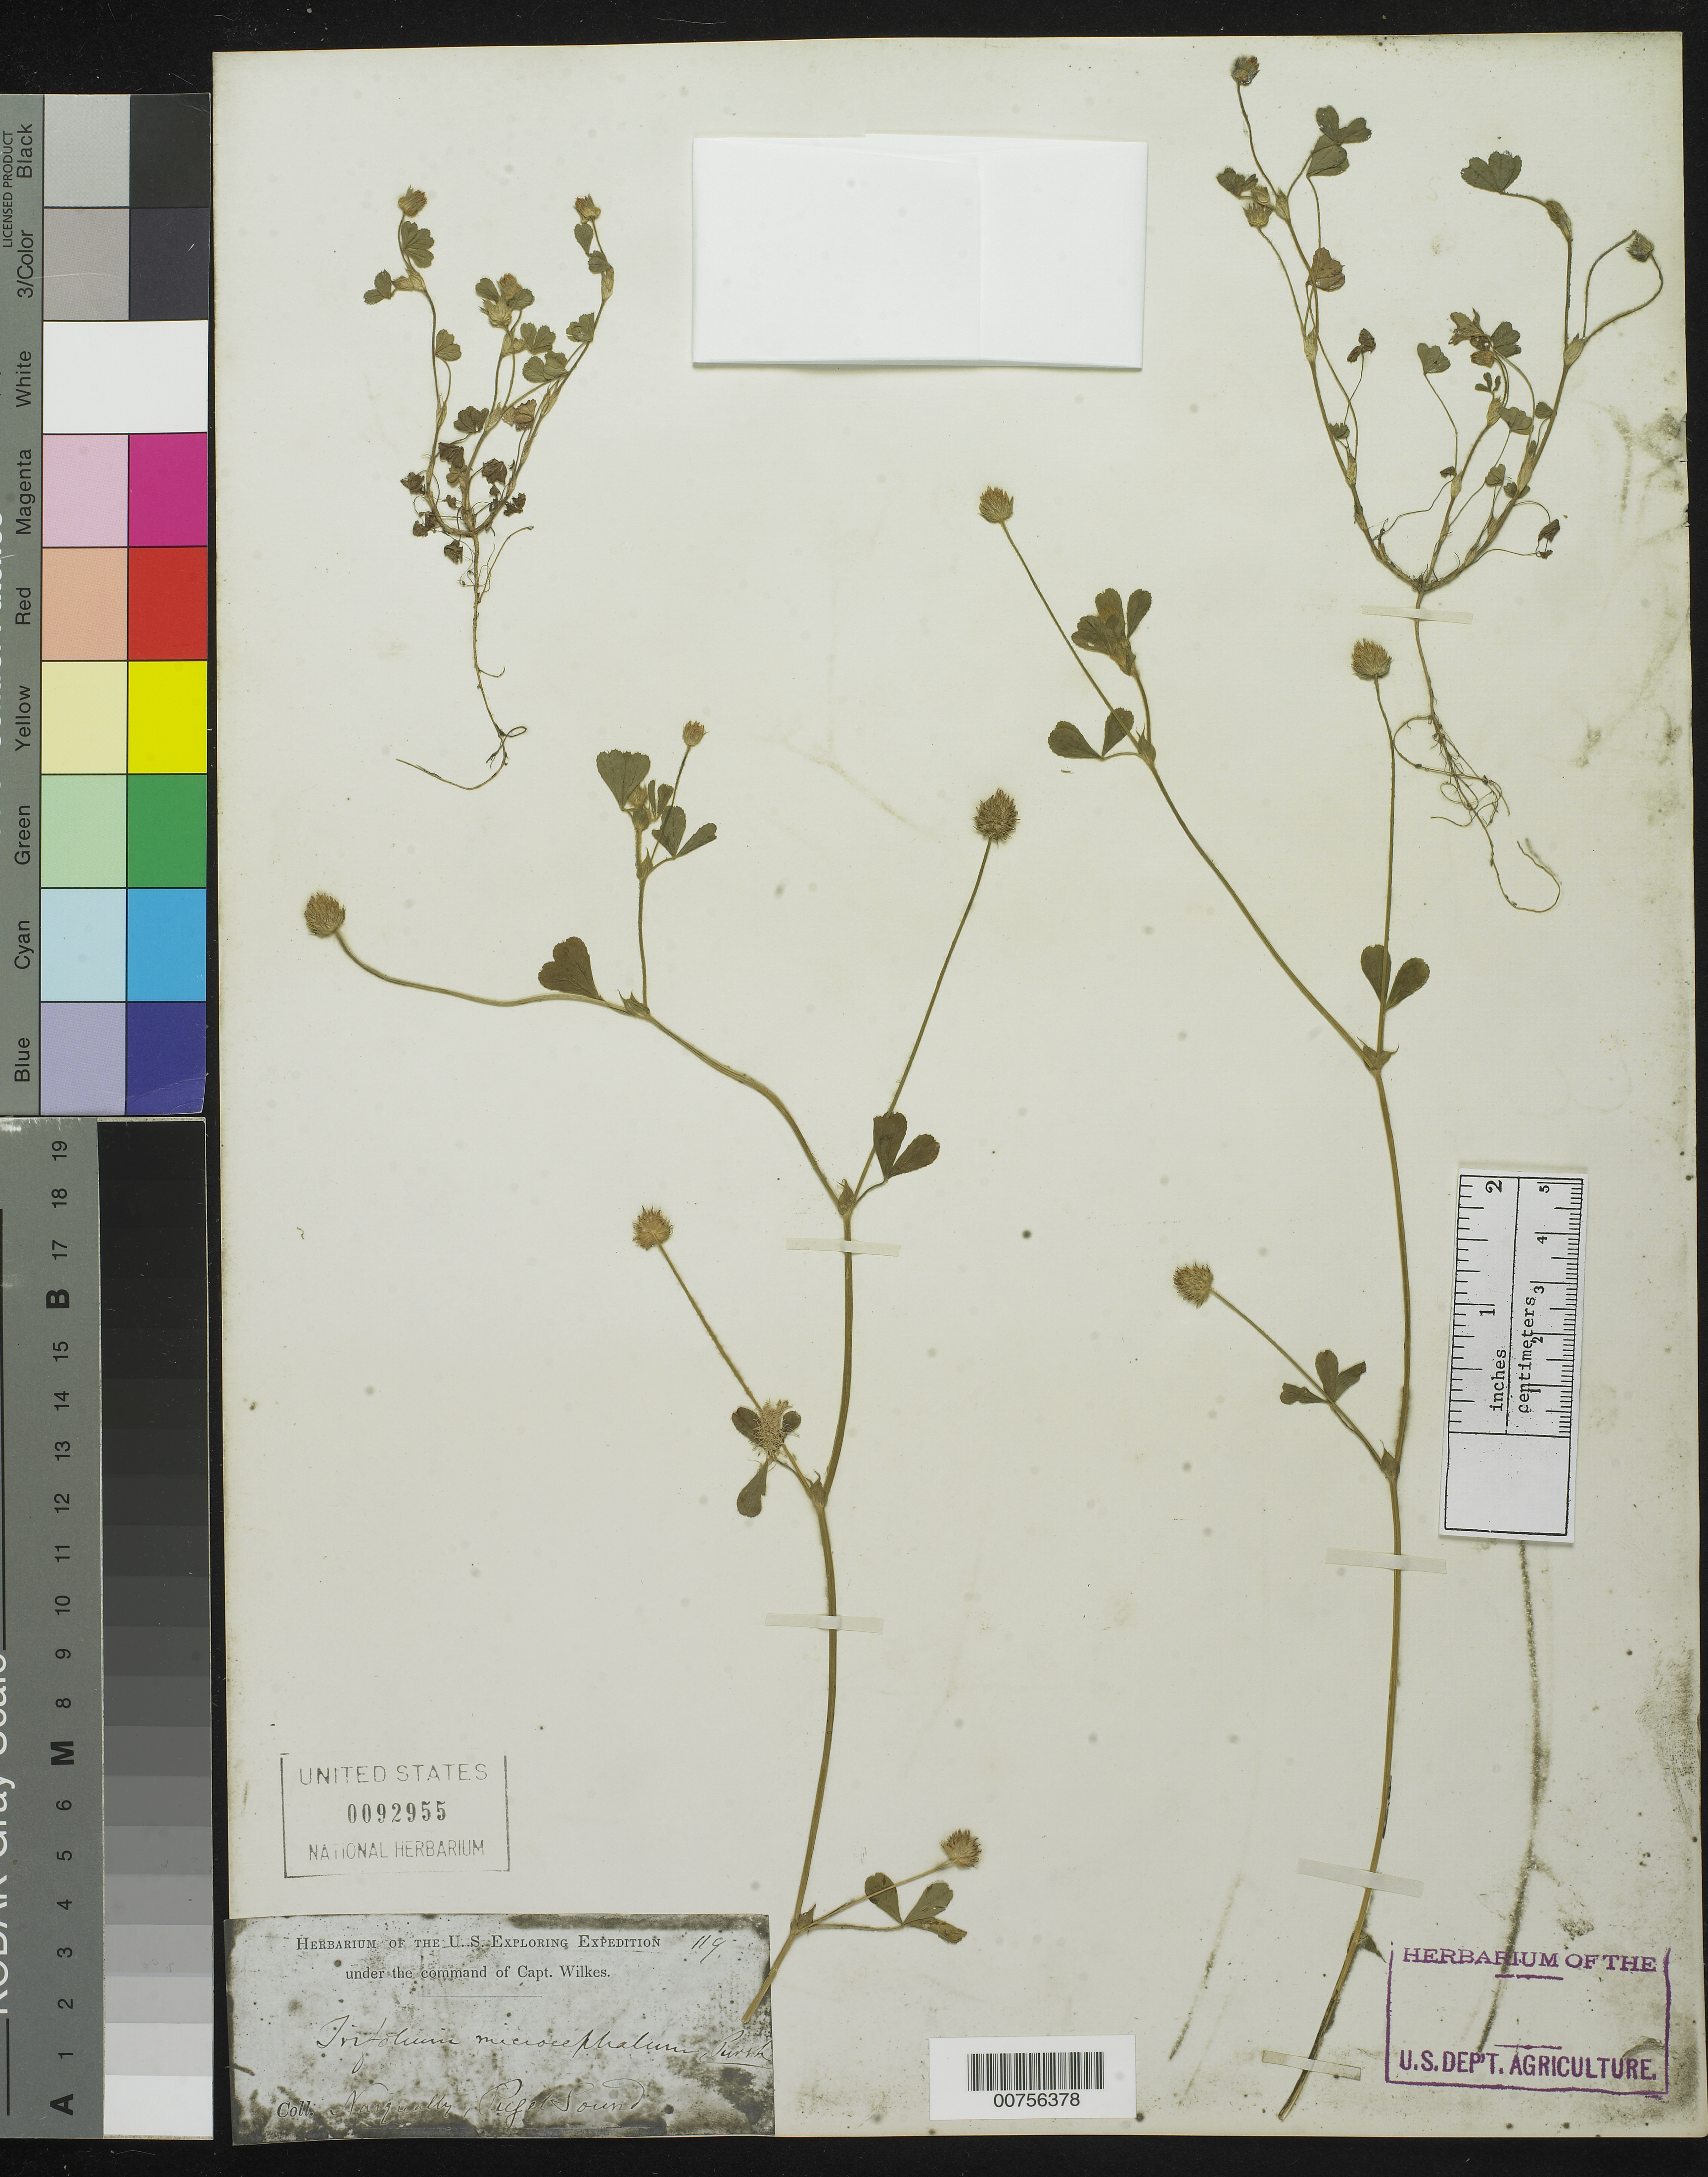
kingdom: Plantae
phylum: Tracheophyta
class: Magnoliopsida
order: Fabales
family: Fabaceae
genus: Trifolium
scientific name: Trifolium microcephalum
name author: Pursh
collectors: Wilkes Explor. Exped.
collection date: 1838/1842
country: United States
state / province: Washington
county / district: King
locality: Nisqually, Puget Sound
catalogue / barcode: US 92955